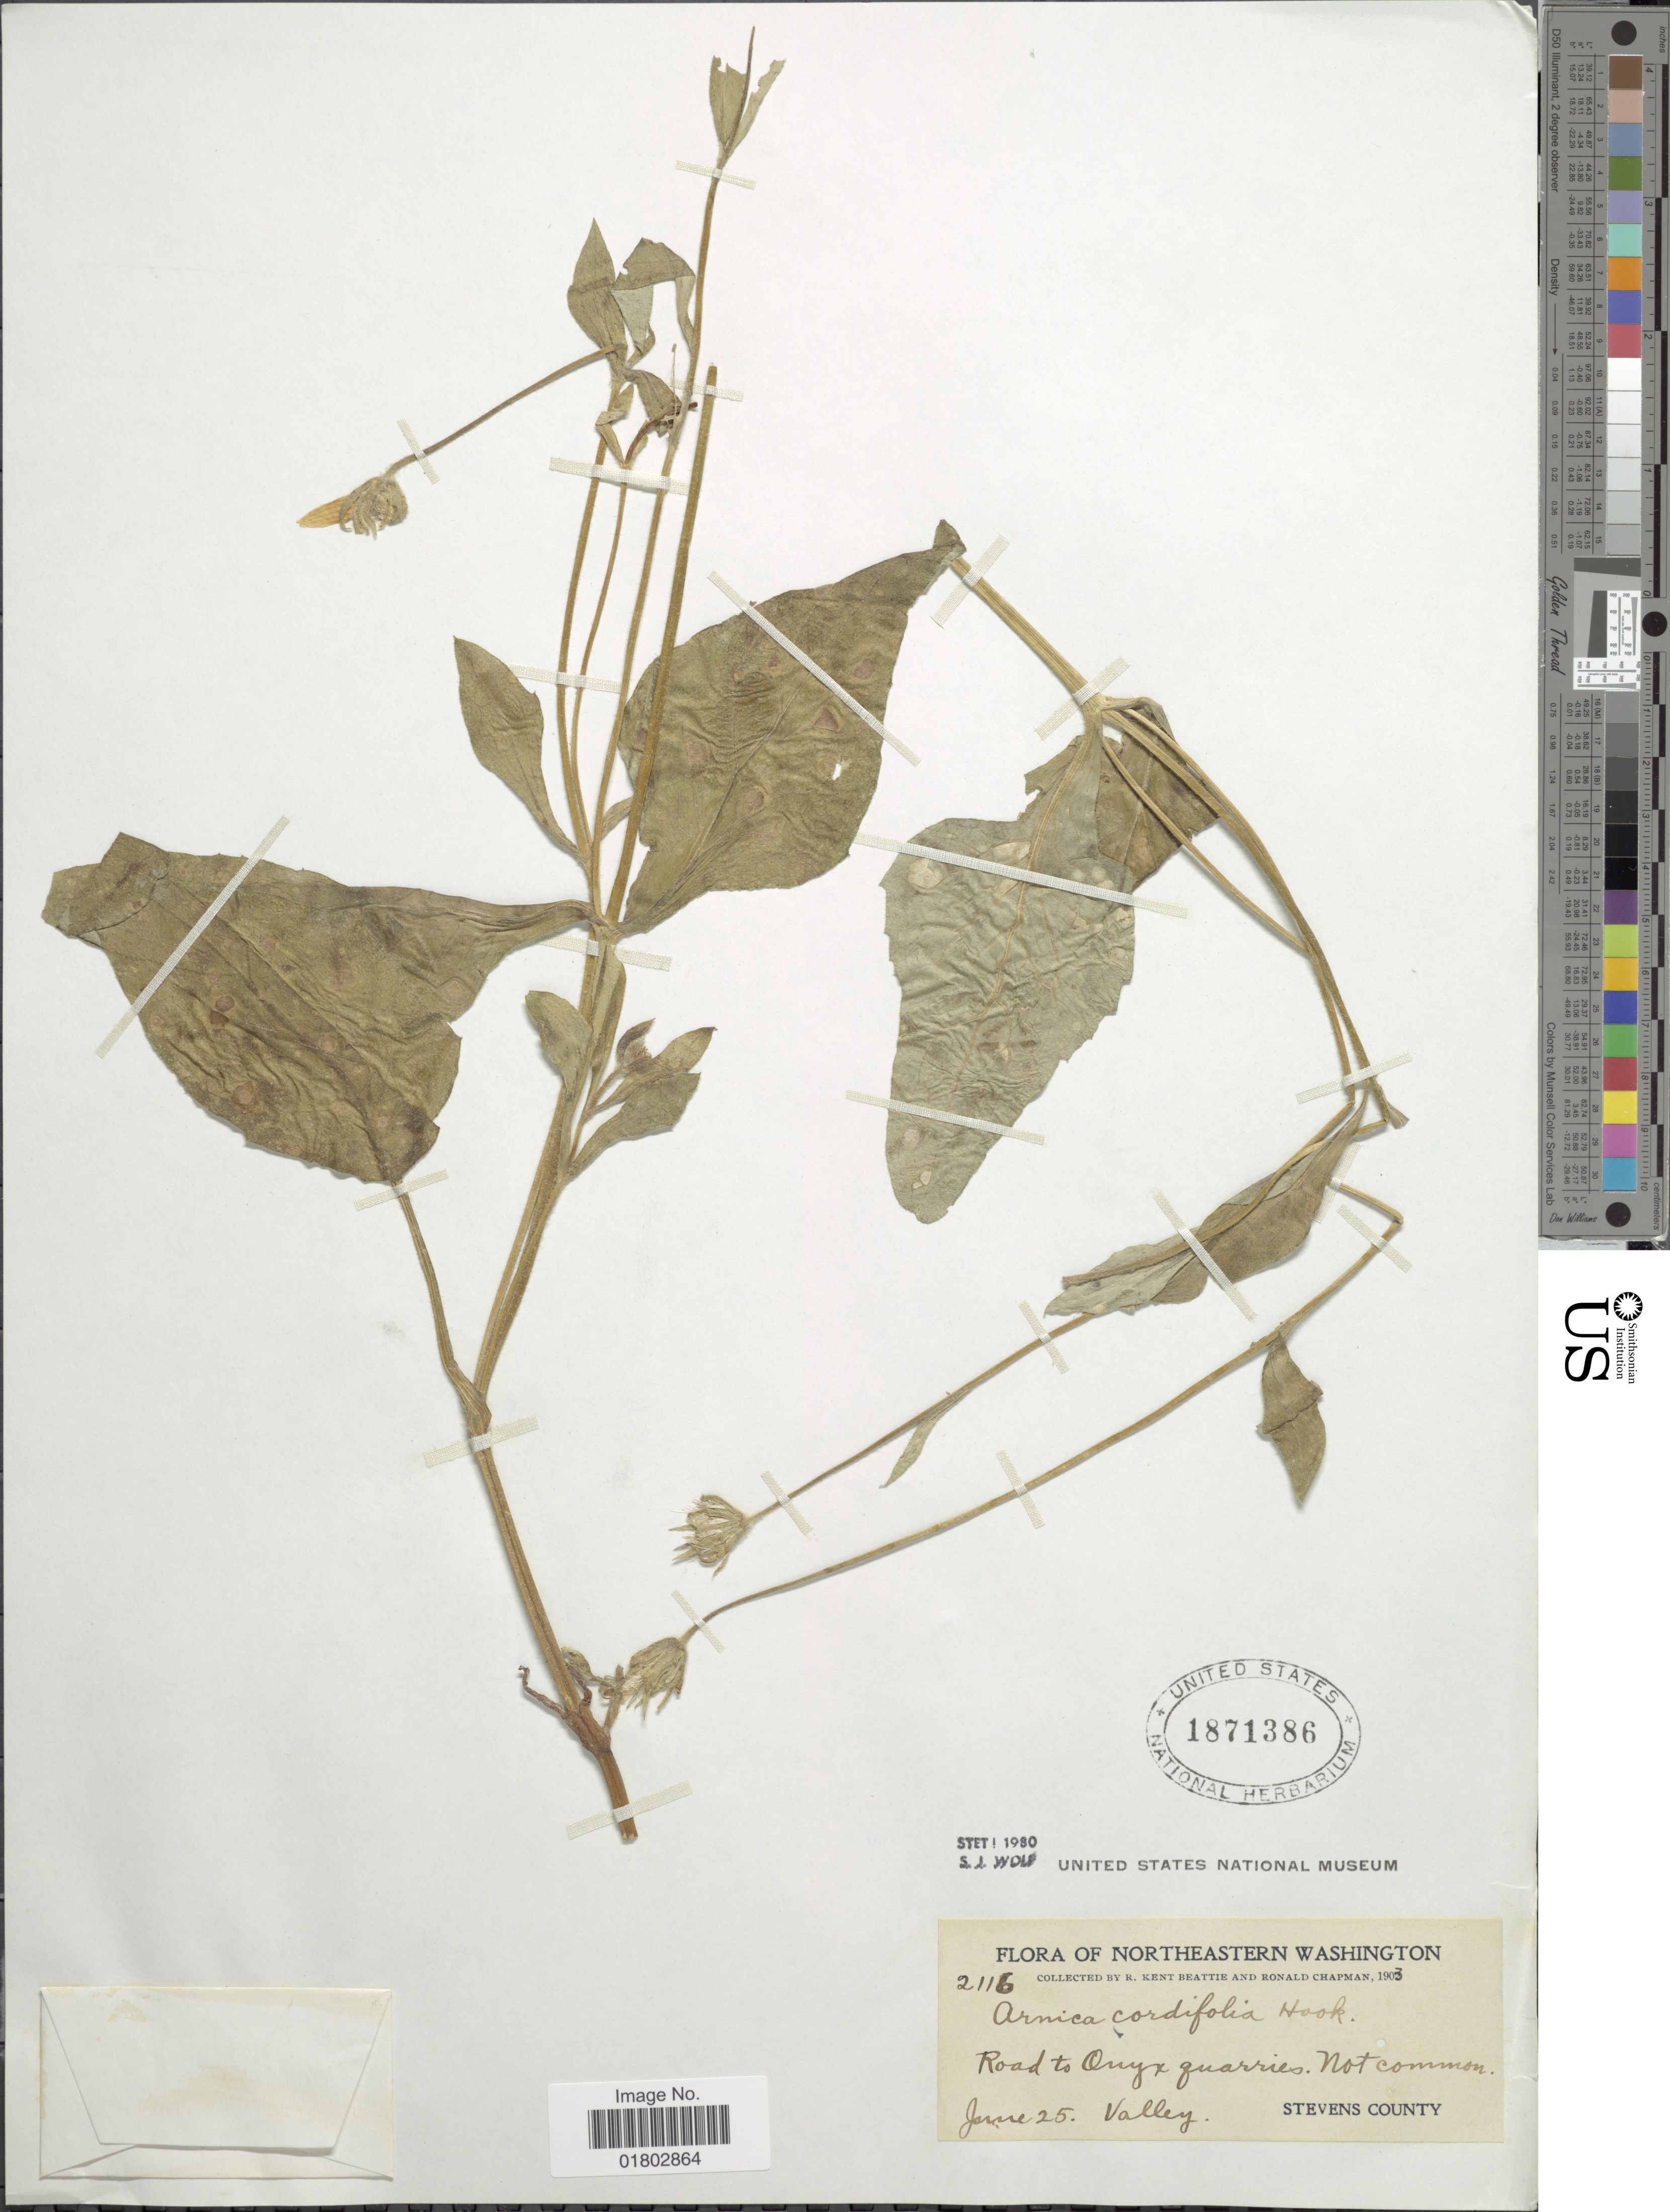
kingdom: Plantae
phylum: Tracheophyta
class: Magnoliopsida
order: Asterales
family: Asteraceae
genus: Arnica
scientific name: Arnica cordifolia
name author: Hook.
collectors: R. K. Beattie & R. Chapman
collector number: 2116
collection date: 1907-06-25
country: United States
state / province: Washington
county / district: Stevens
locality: Northeastern Washington, Road to Onyx quarries, Valley, Stevens County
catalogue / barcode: US 1871386